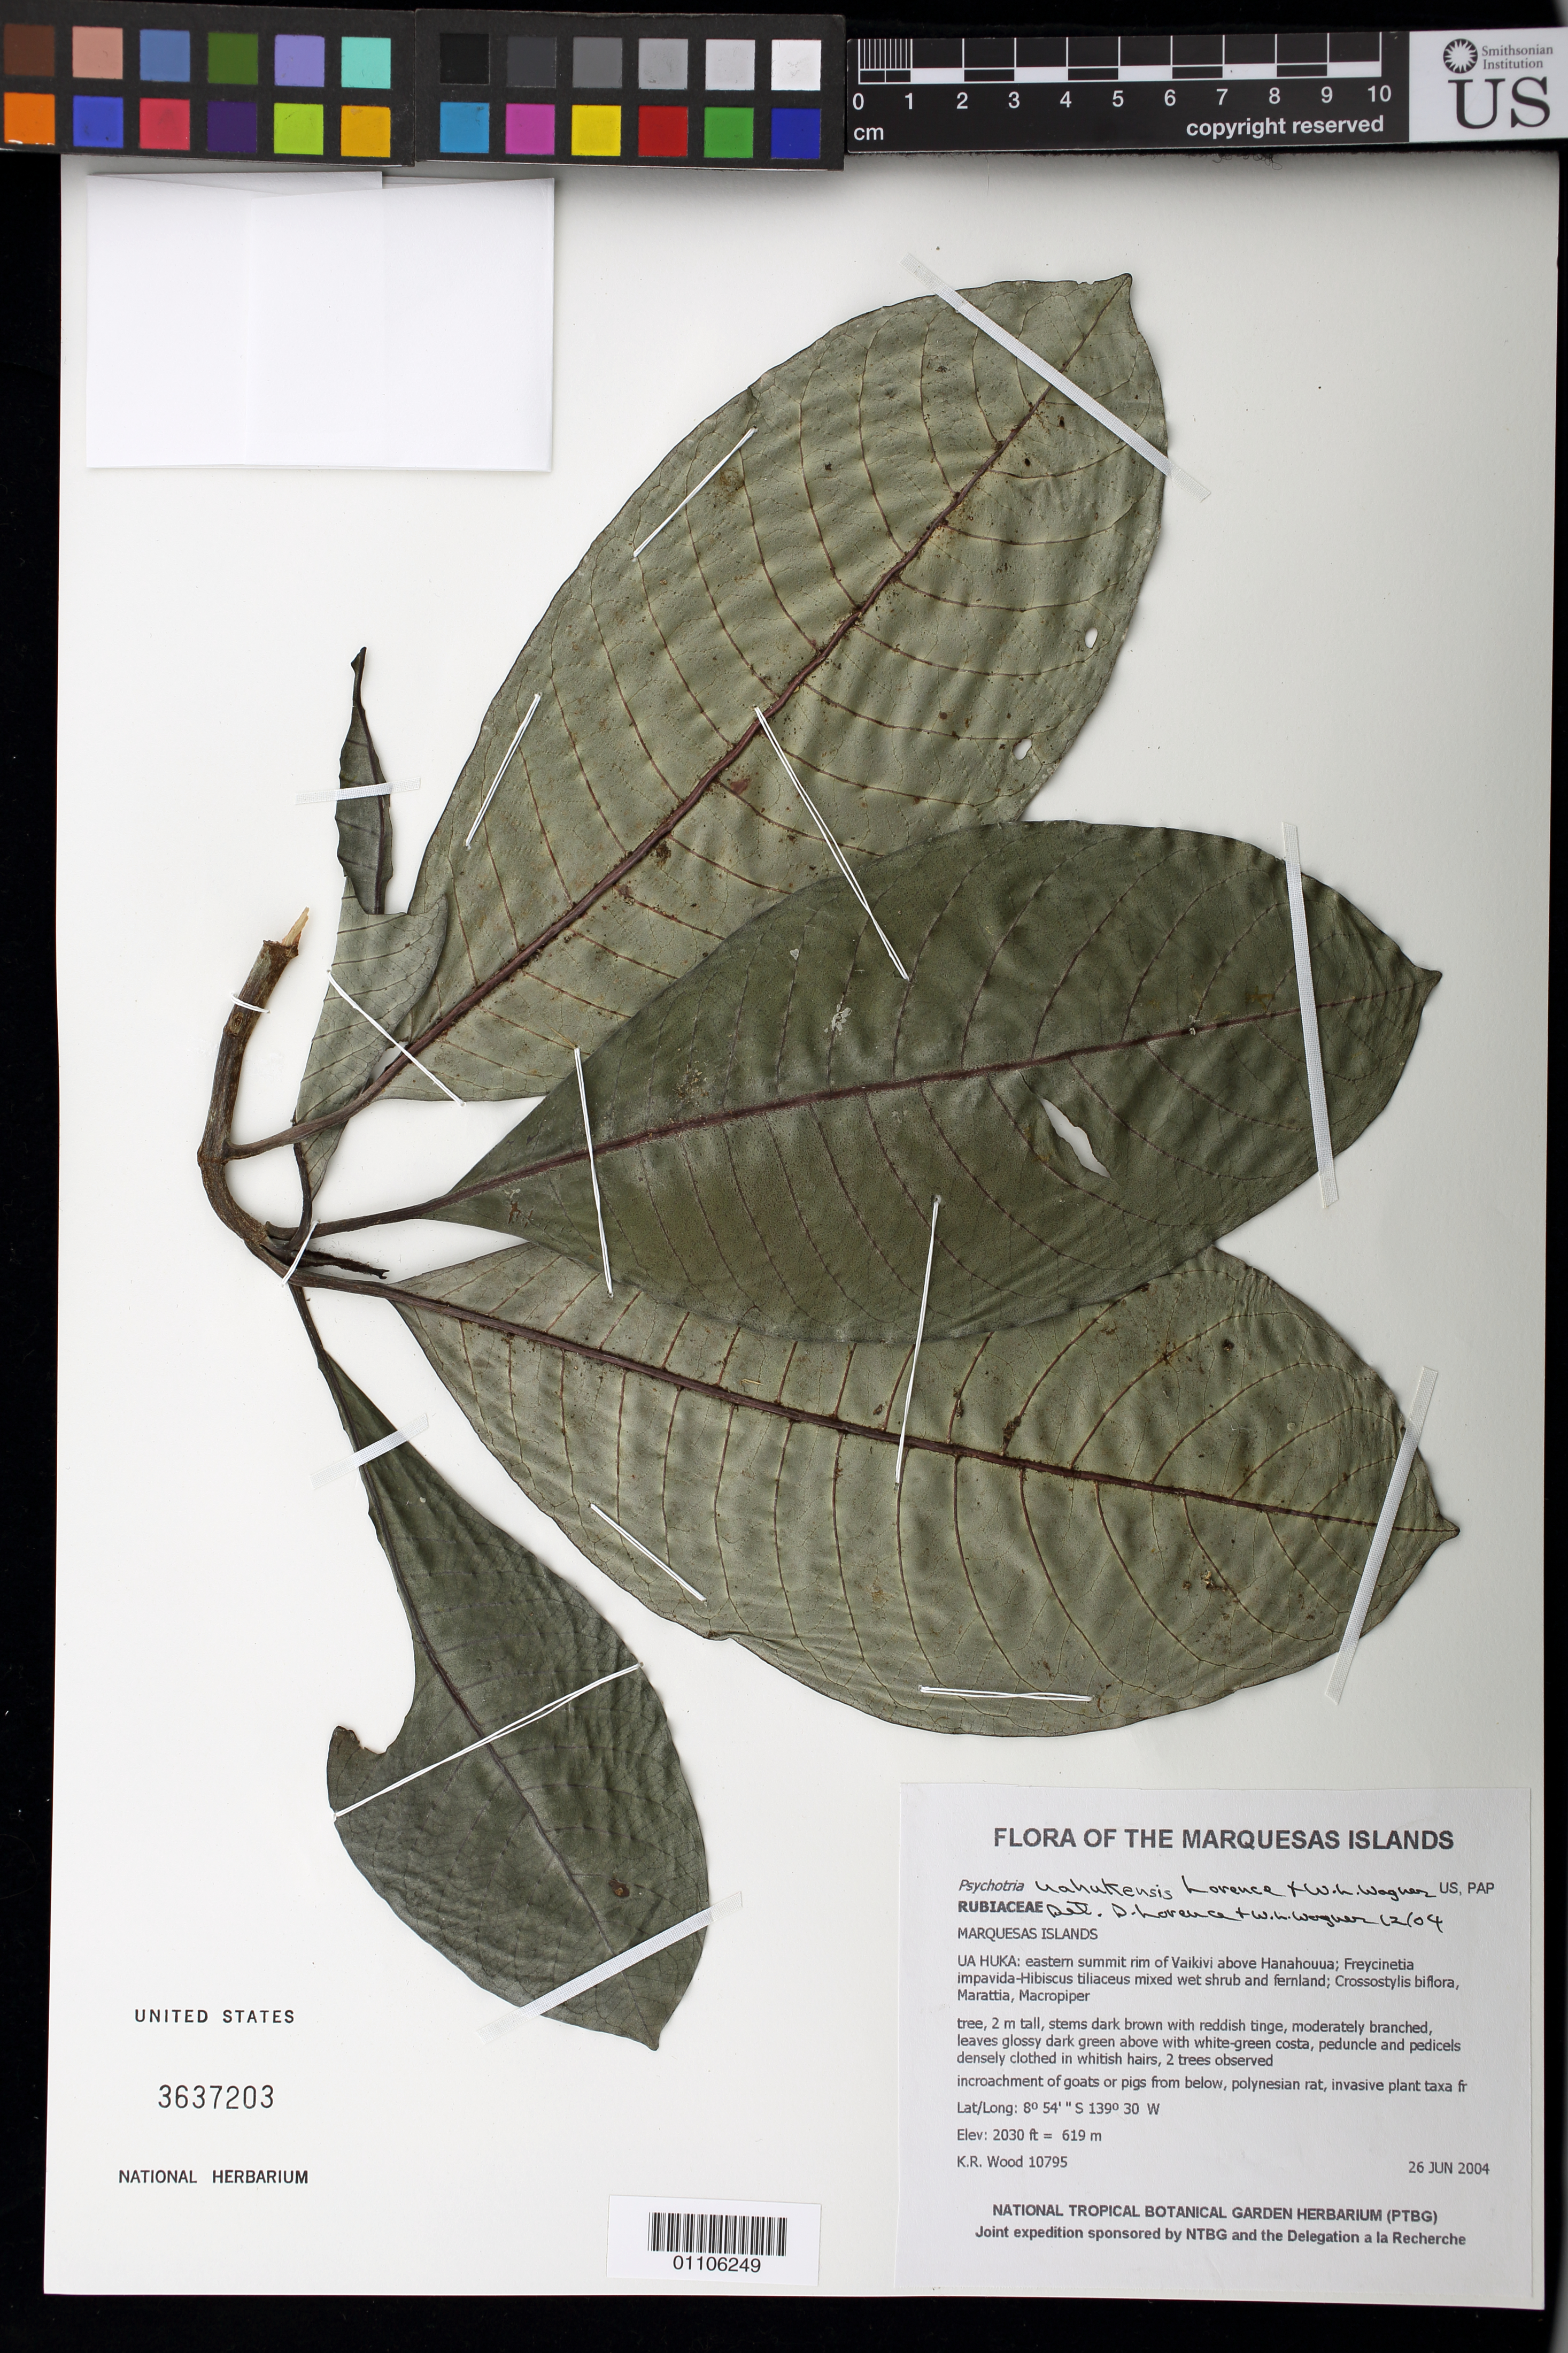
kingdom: Plantae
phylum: Tracheophyta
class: Magnoliopsida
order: Gentianales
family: Rubiaceae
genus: Psychotria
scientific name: Psychotria uahukensis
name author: Lorence & W.L. Wagner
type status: Isotype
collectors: K. R. Wood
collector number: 10795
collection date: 2004-06-26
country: French Polynesia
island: Ua Huka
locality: Eastern summit rim of Vaikivi above Hanahouua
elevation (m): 619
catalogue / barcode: US 3637203